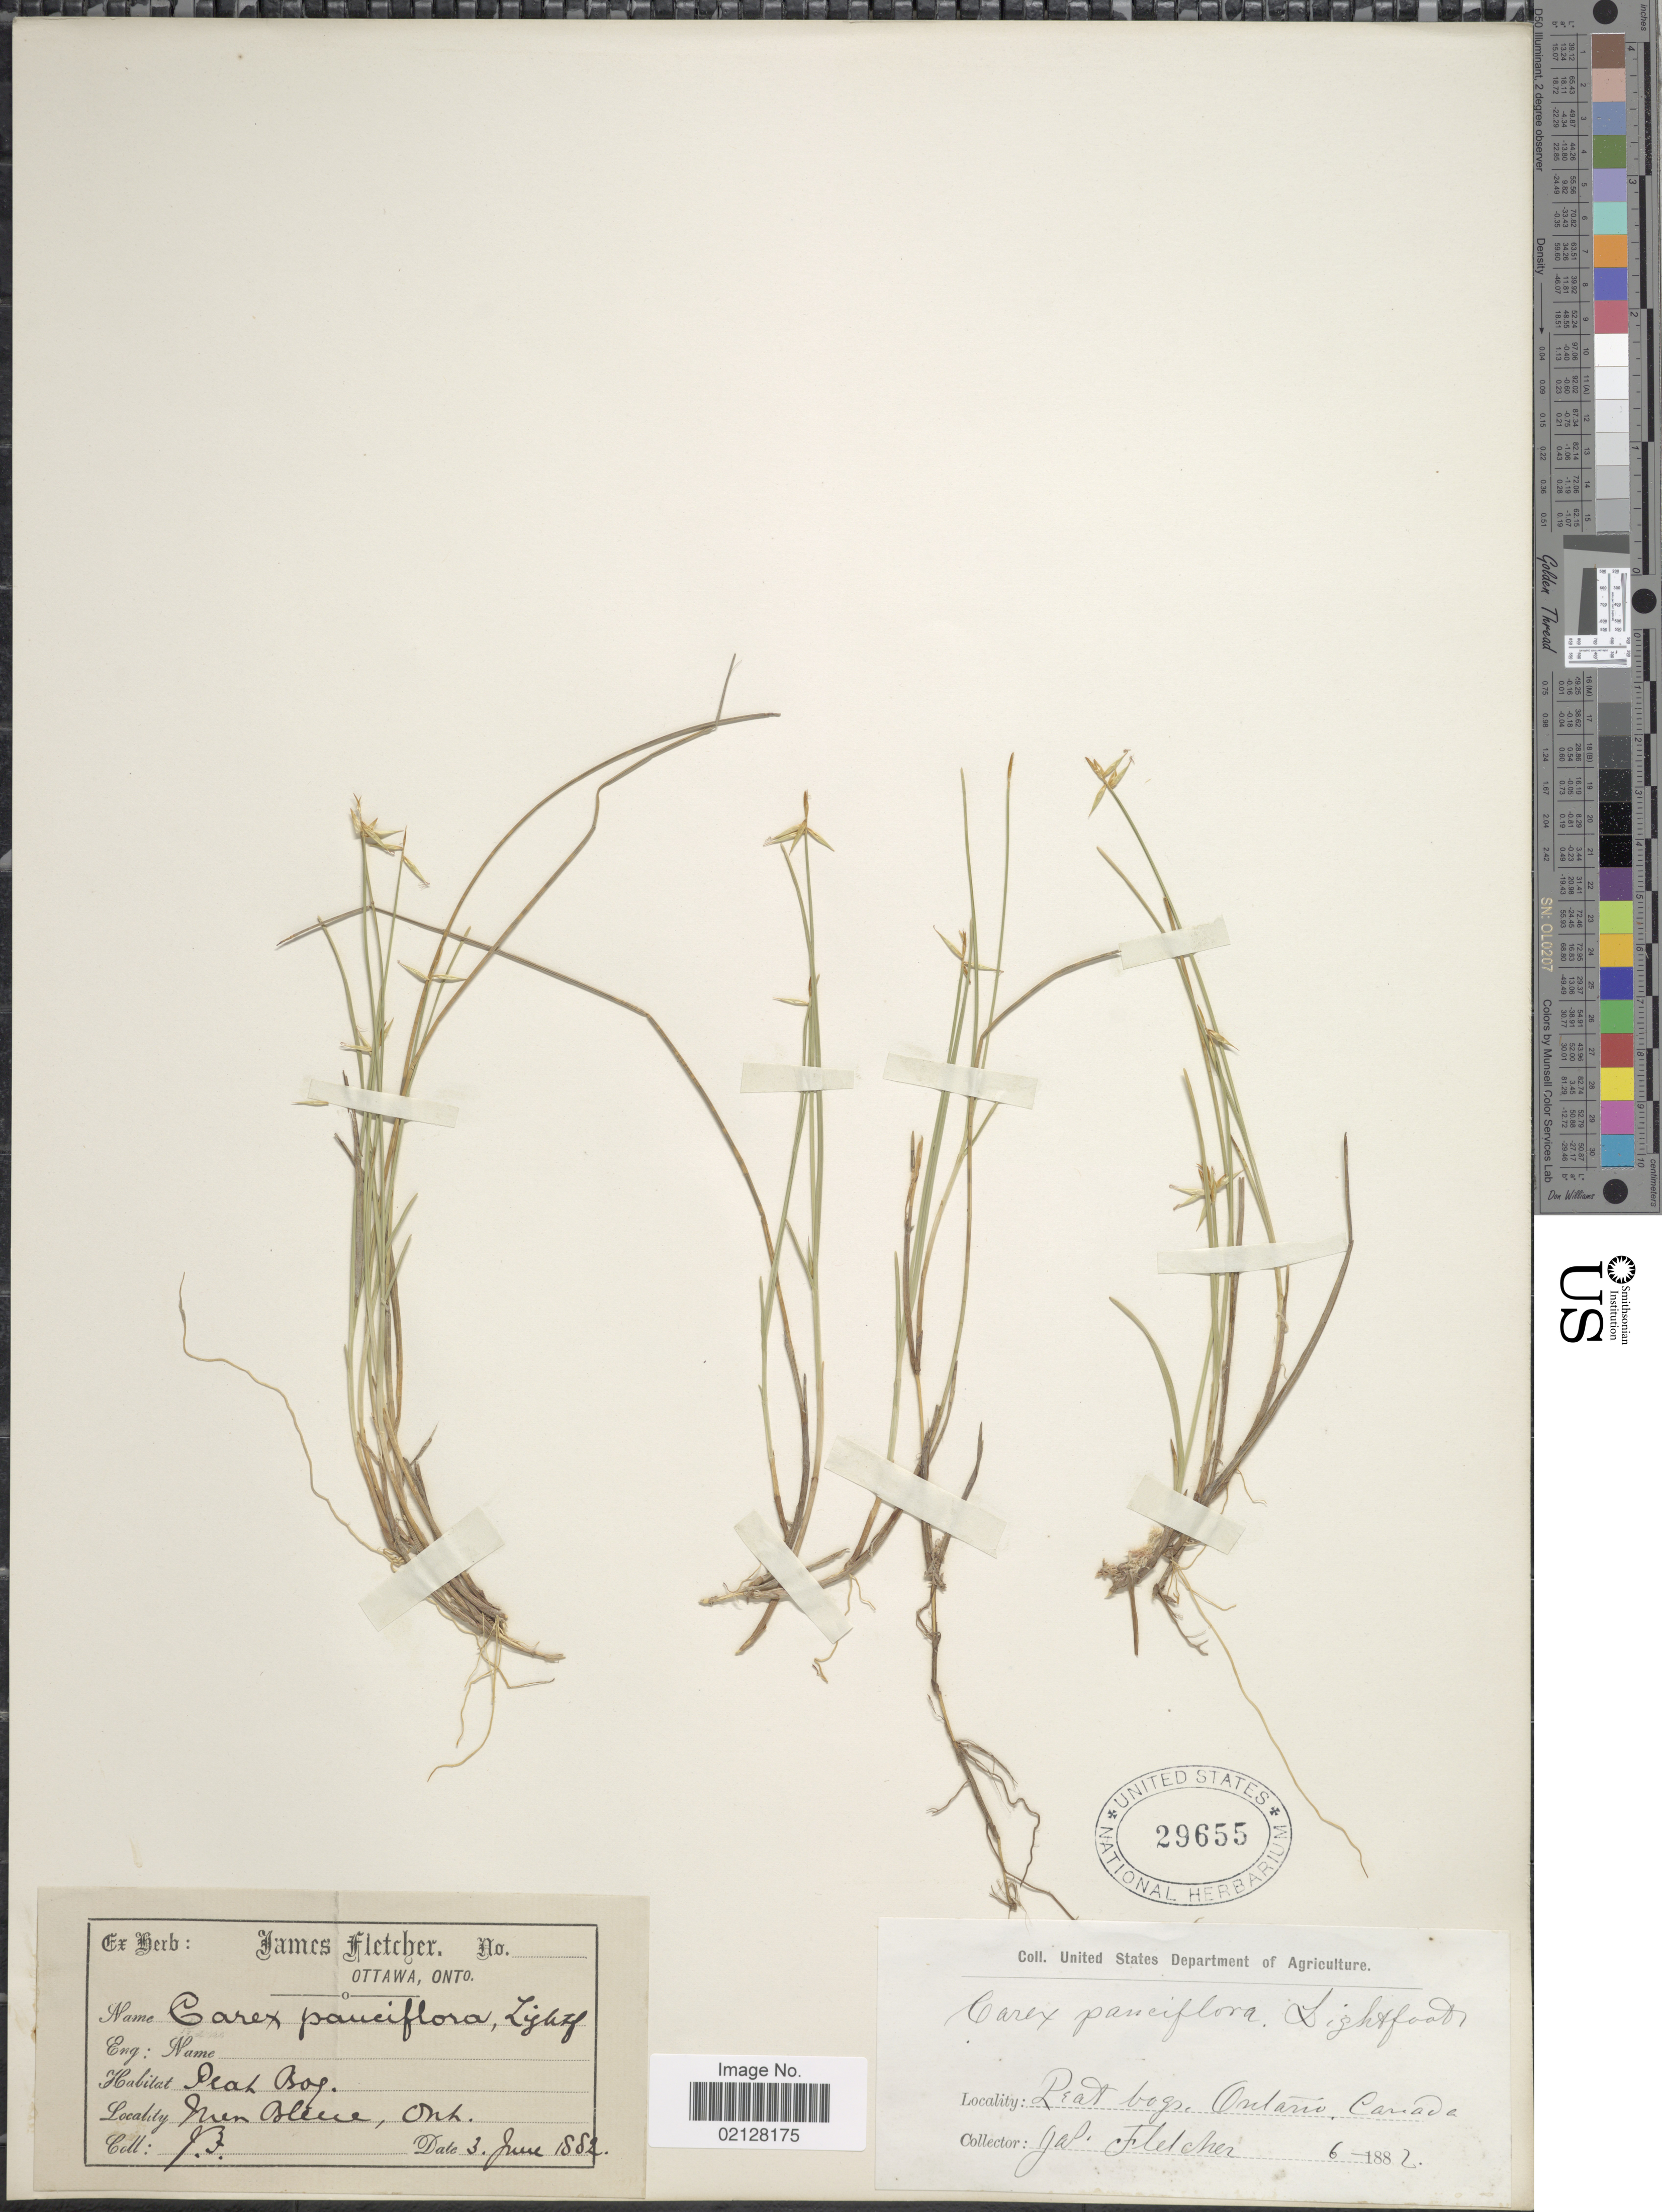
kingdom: Plantae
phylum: Tracheophyta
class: Liliopsida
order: Poales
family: Cyperaceae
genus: Carex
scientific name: Carex pauciflora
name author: Lightf.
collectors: J. Fletcher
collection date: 1882-06-03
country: Canada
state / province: Ontario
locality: Peat Bog, Mer Bleue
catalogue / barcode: US 29655